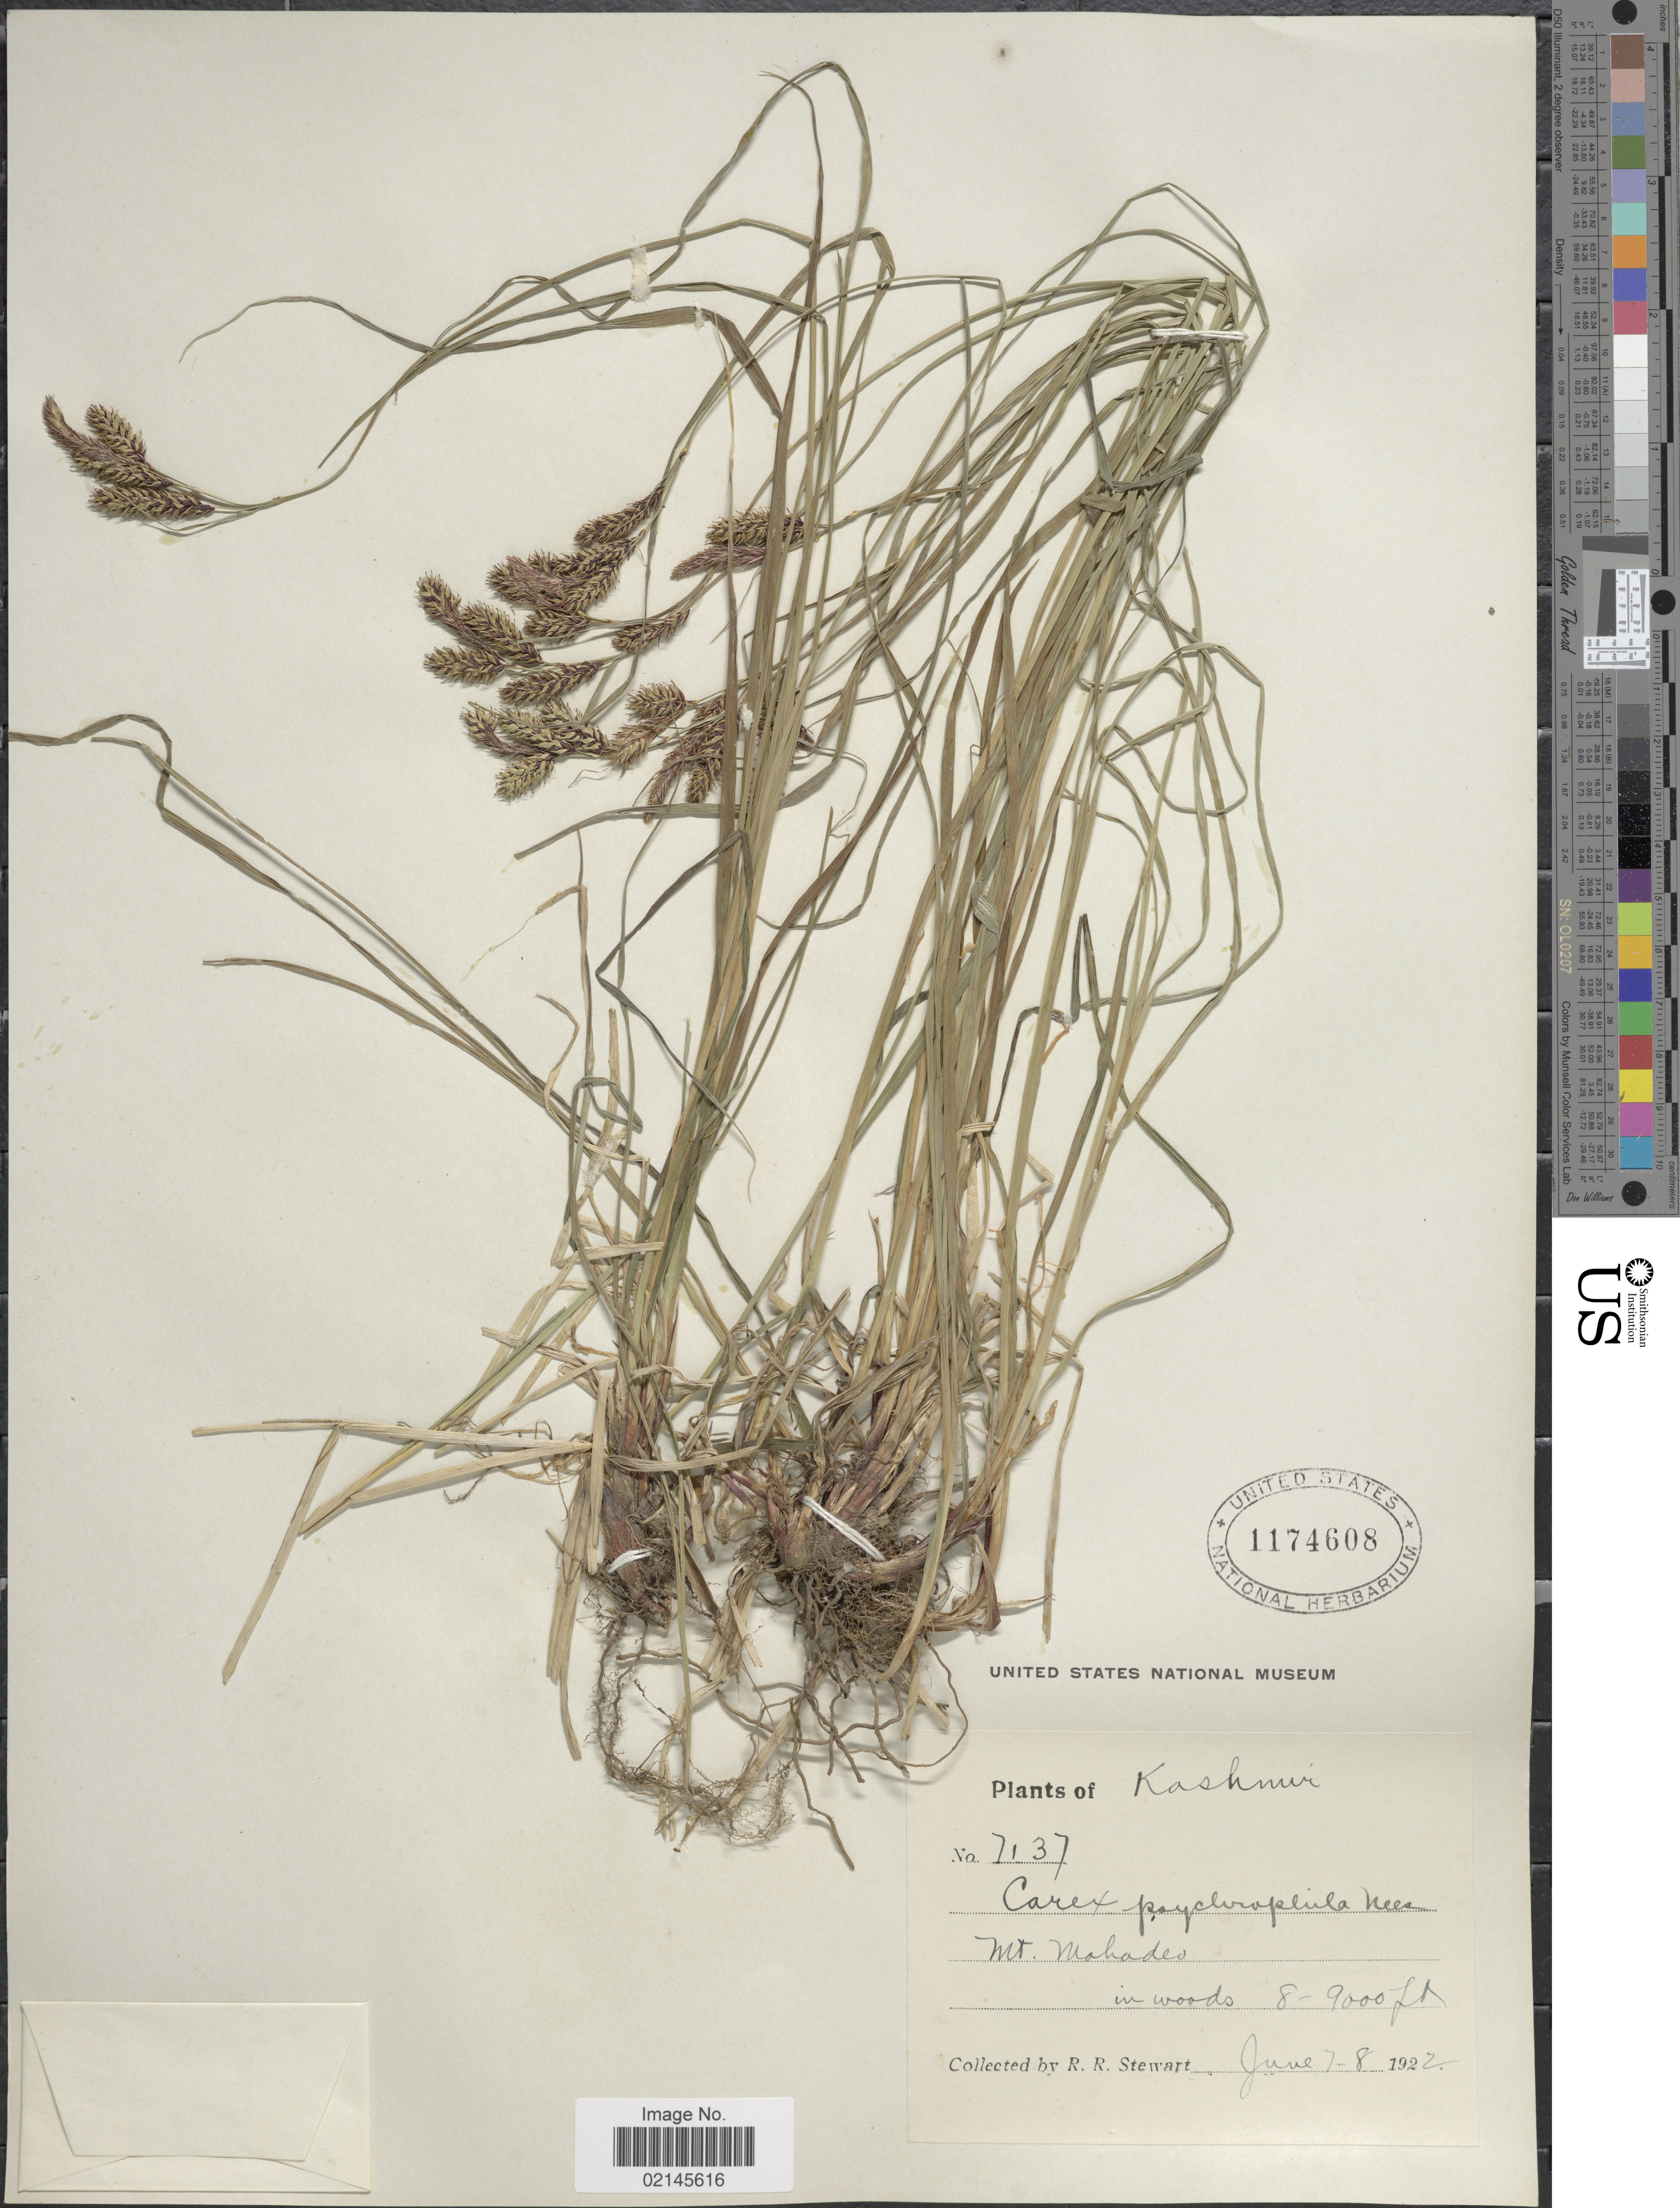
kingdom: Plantae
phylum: Tracheophyta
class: Liliopsida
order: Poales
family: Cyperaceae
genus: Carex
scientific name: Carex psychrophila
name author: Nees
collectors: R. R. Stewart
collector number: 7137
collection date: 1922-06-07/1922-06-08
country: India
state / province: Jammu and Kashmir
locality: Kashmir, Mt. Mahadeo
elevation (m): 2438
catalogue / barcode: US 1174608